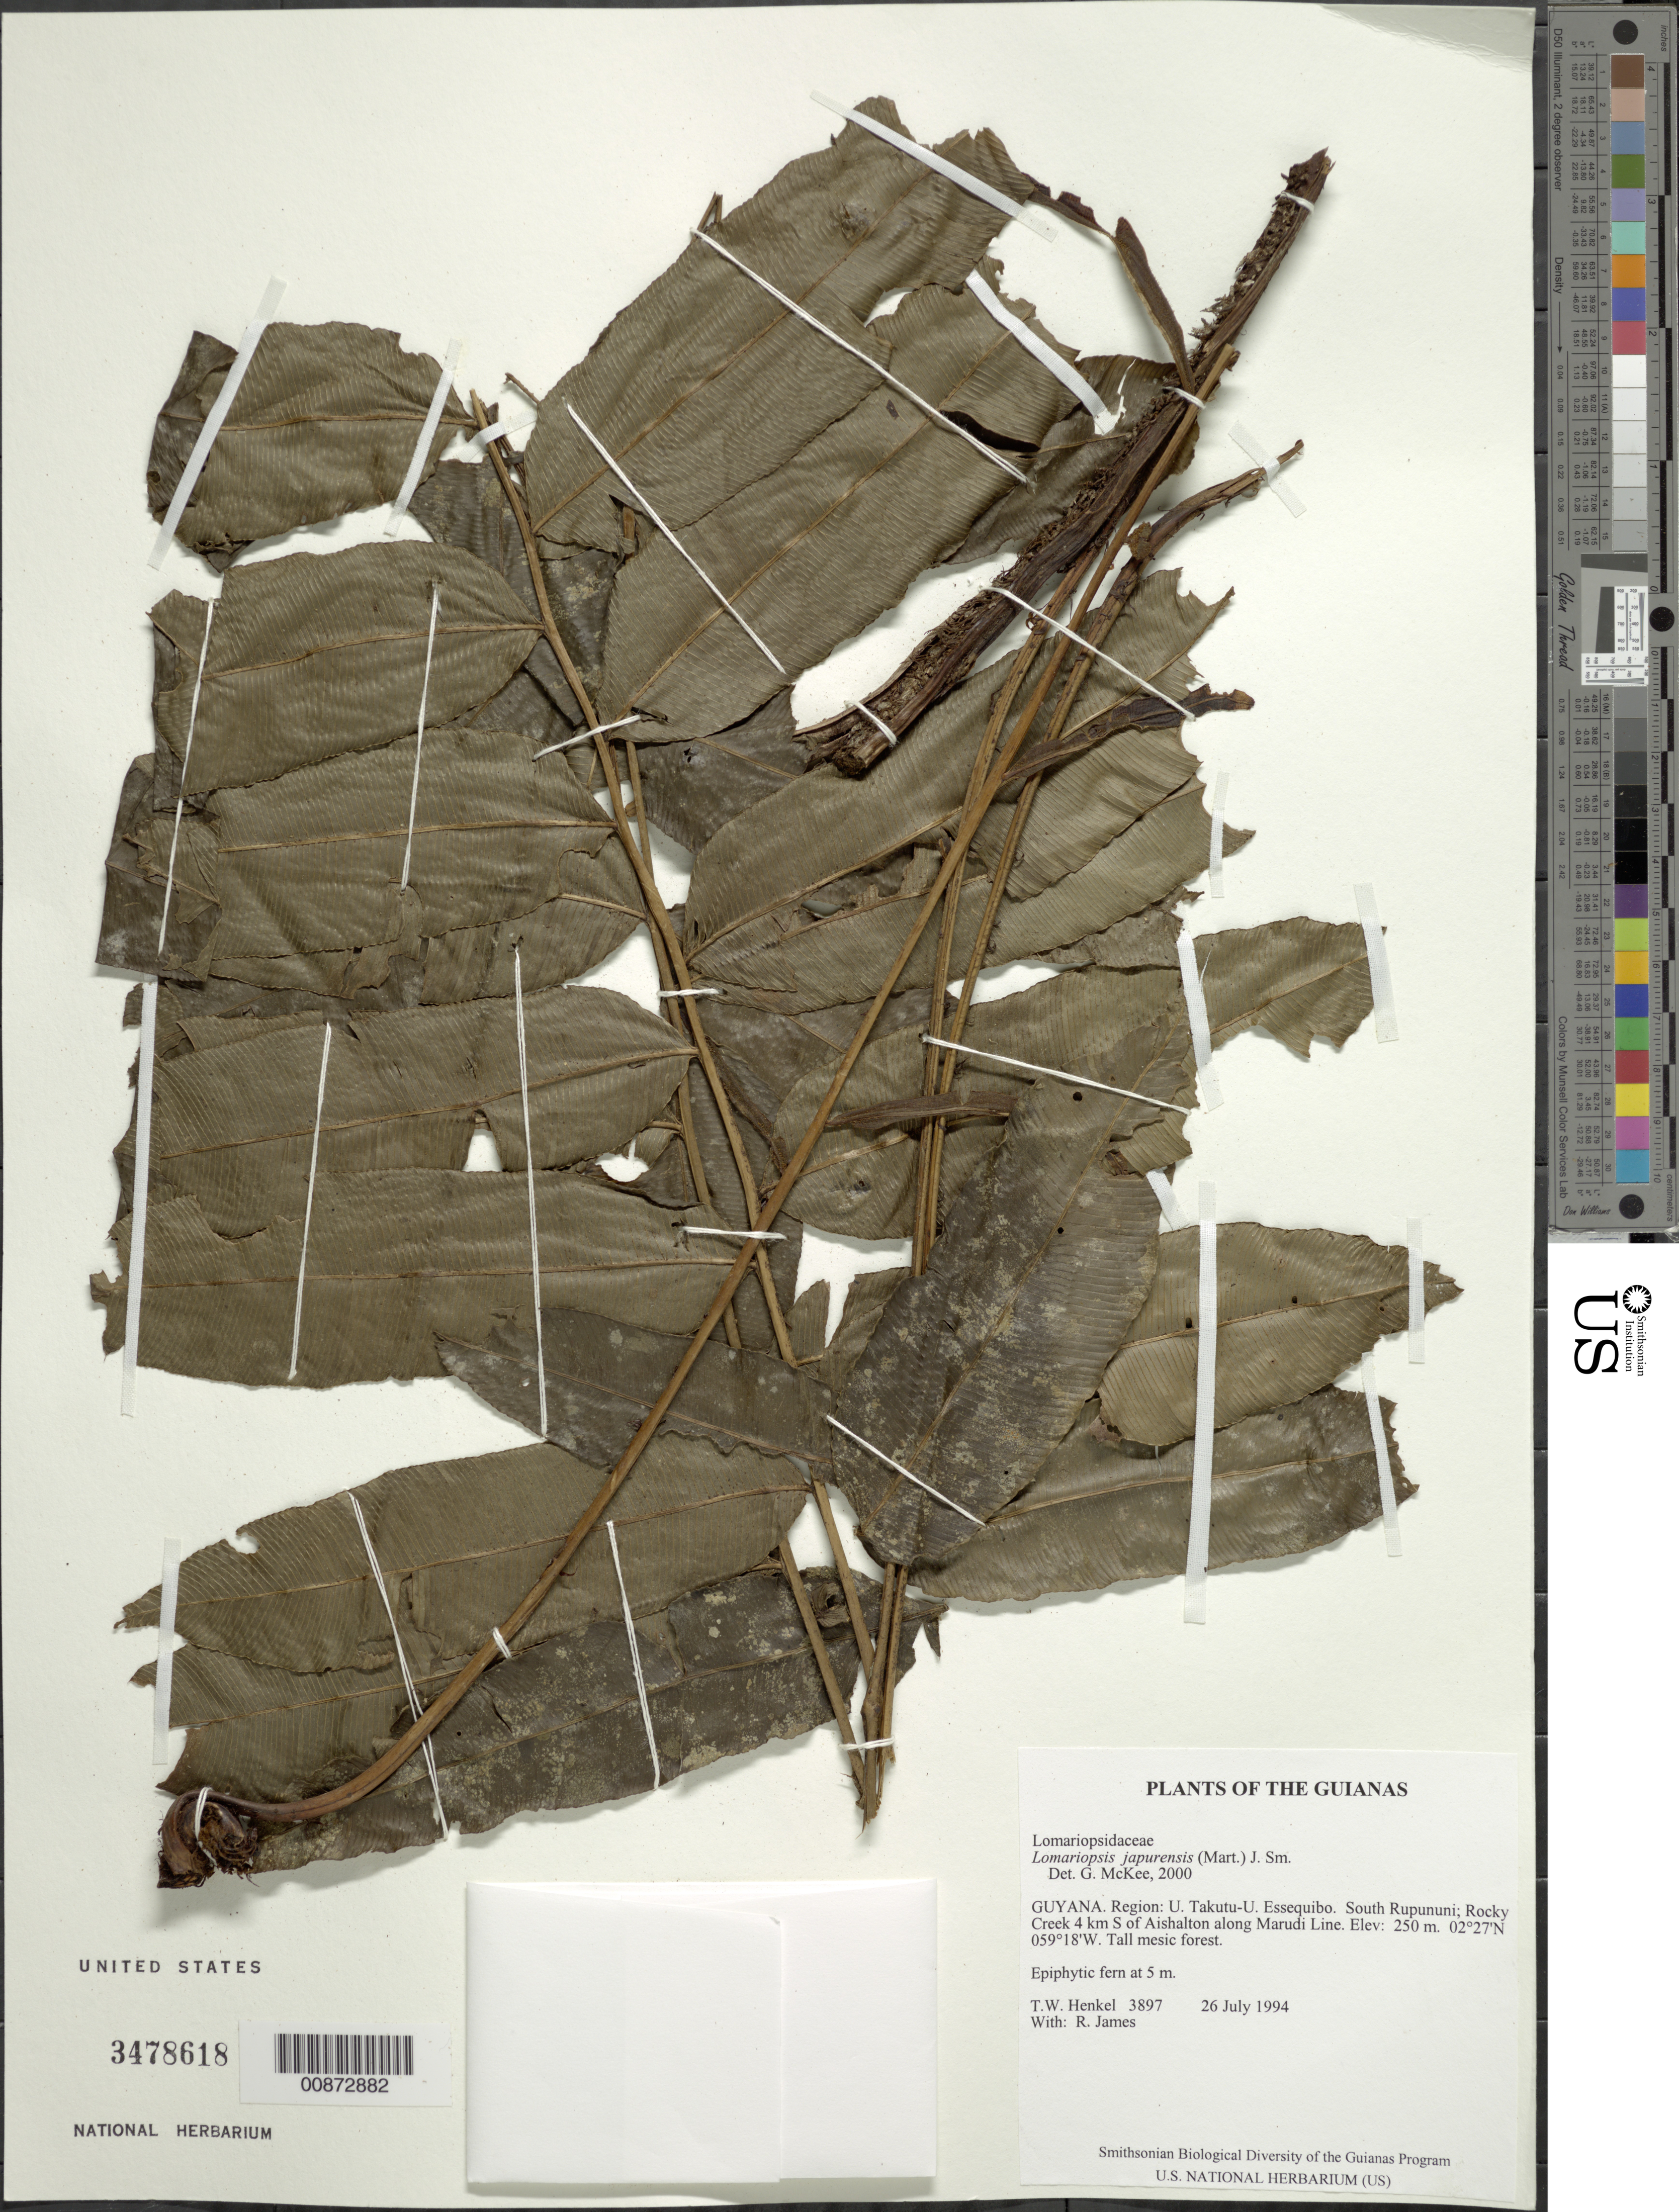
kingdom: Plantae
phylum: Tracheophyta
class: Polypodiopsida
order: Polypodiales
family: Lomariopsidaceae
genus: Lomariopsis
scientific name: Lomariopsis japurensis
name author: (Mart.) J. Sm.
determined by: McKee, G. S., (US), NMNH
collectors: T. Henkel & R. James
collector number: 3897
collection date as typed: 26 July 1994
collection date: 1994-07-26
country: Guyana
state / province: U. Takutu-U. Essequibo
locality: South Rupununi; Rocky Creek 4 km S of Aishalton along Marudi Line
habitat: Tall mesic forest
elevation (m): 250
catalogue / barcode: US 3478618